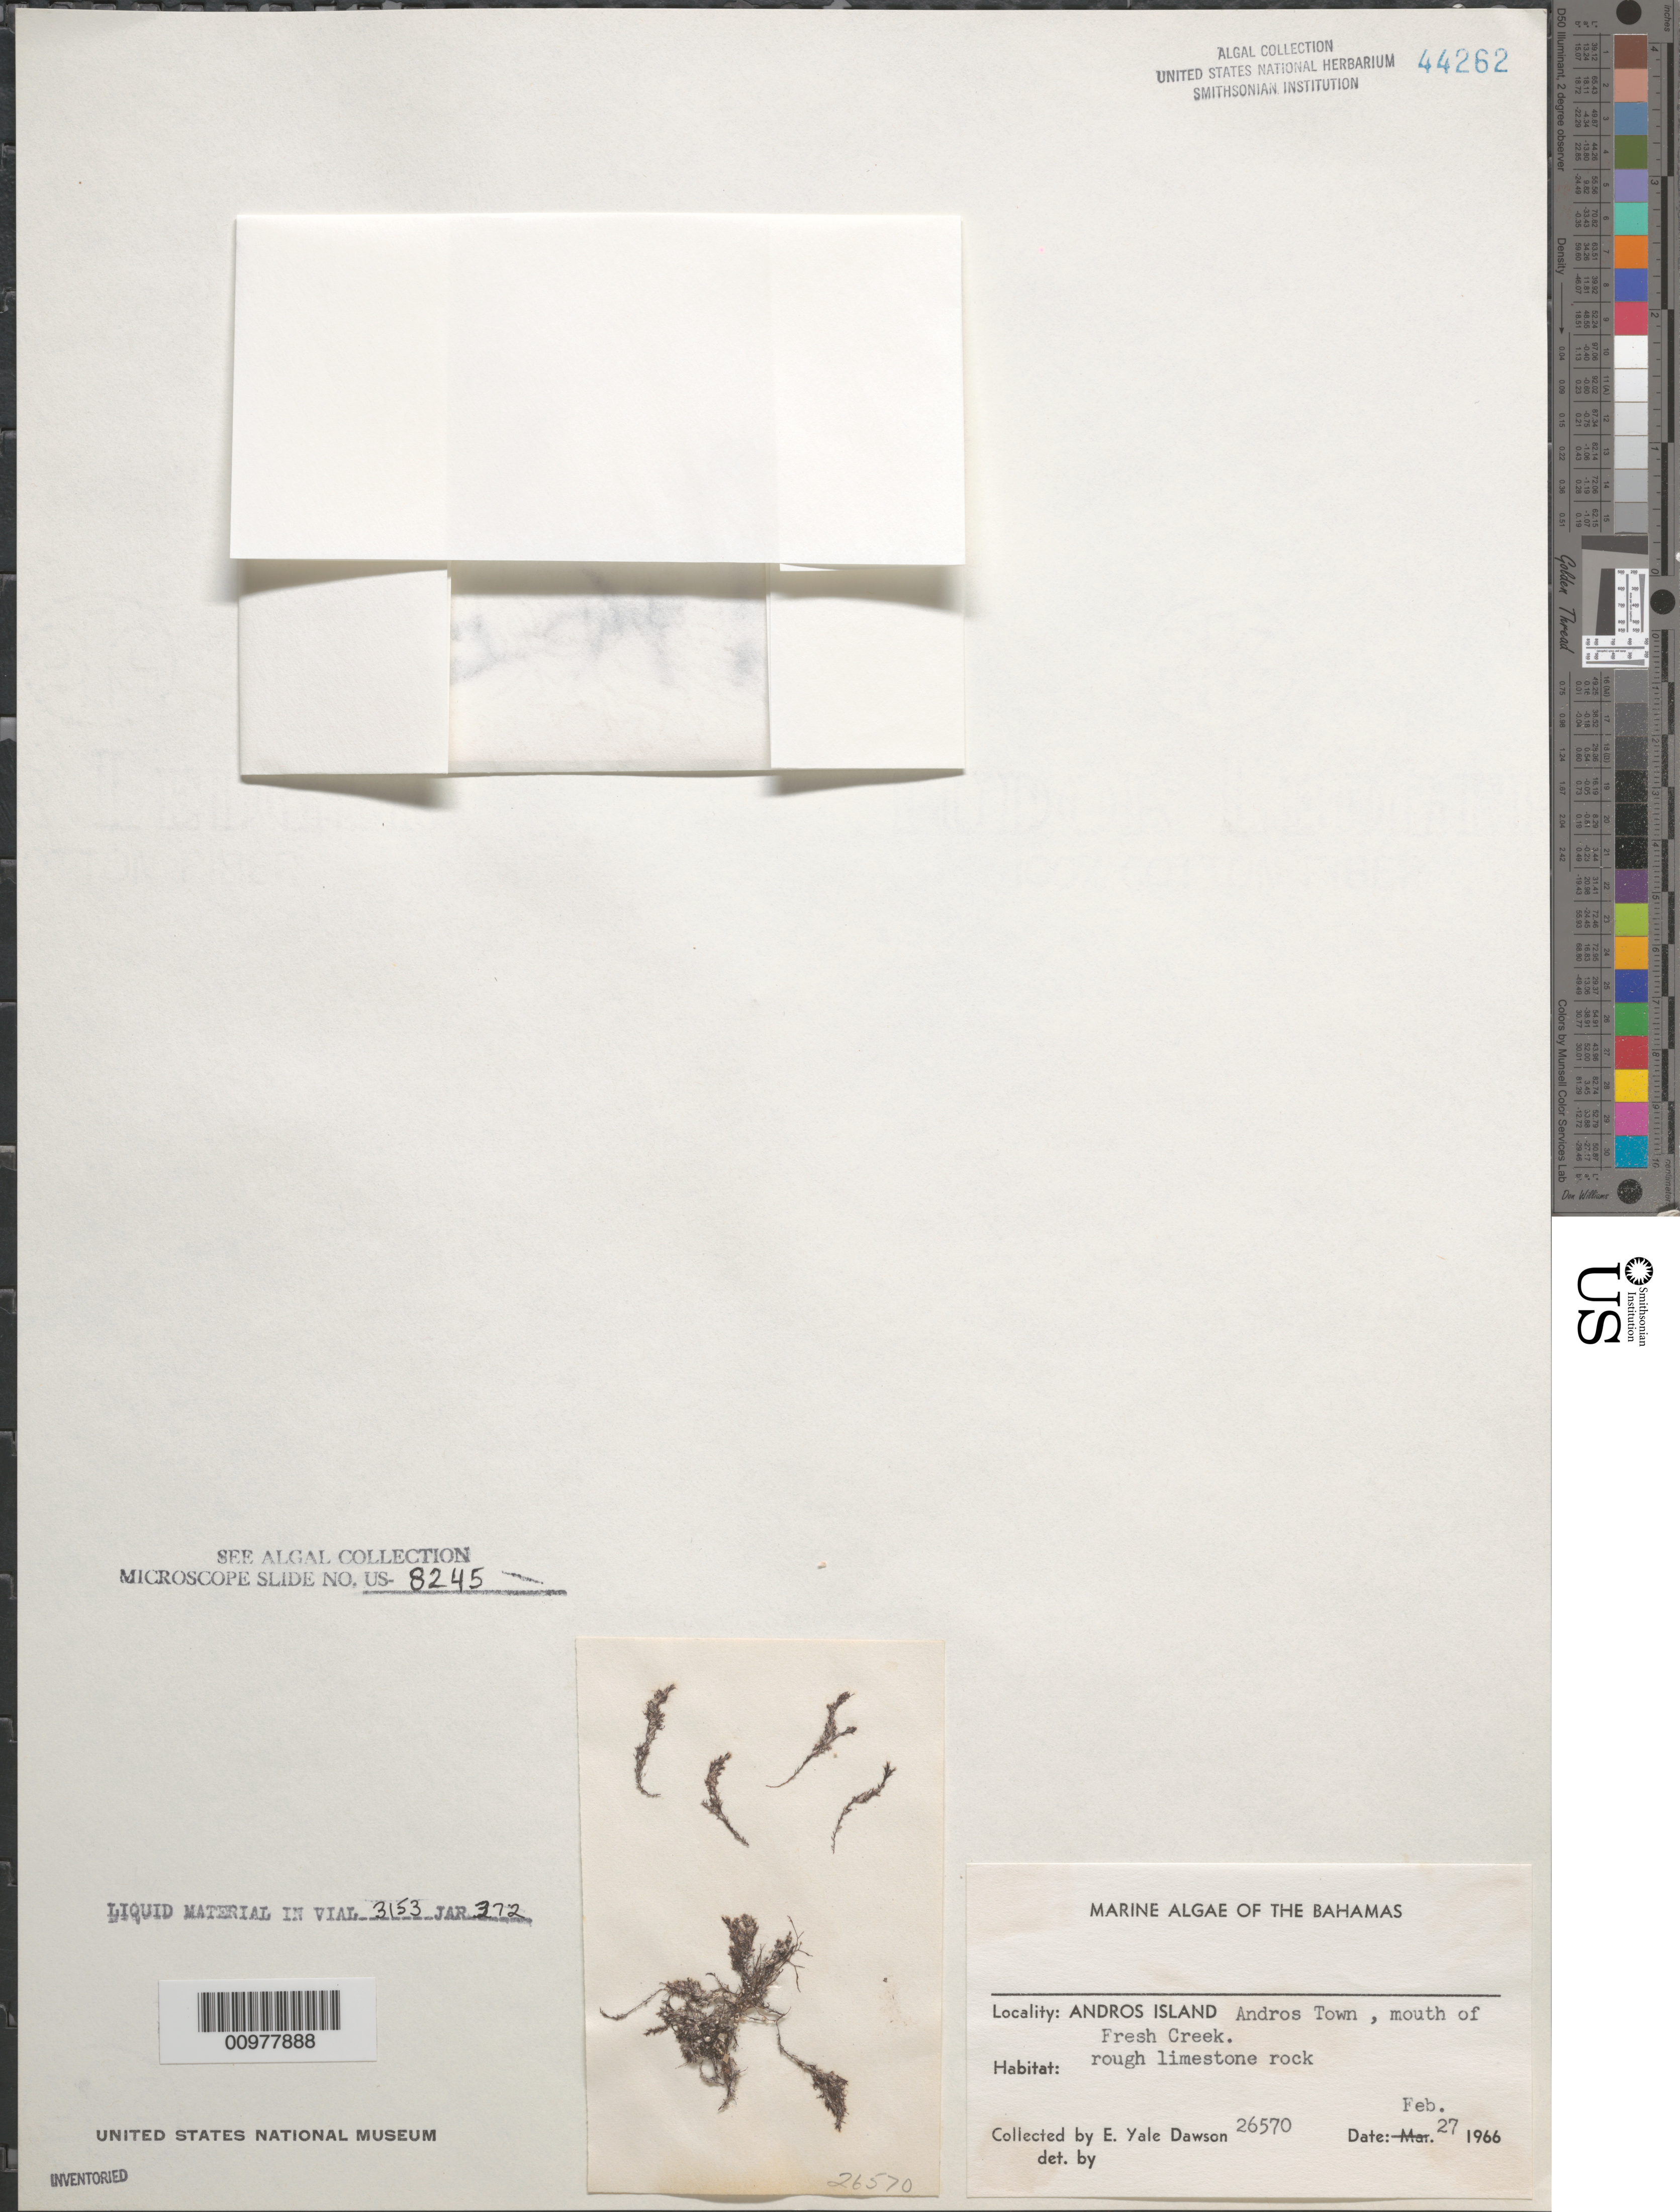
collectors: E. Y. Dawson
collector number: EYD 26570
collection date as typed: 27 Feb 1966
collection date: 1966-02-27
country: Bahamas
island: Andros Island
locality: Andros Town, Fresh Creek mouth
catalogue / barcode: US 44262